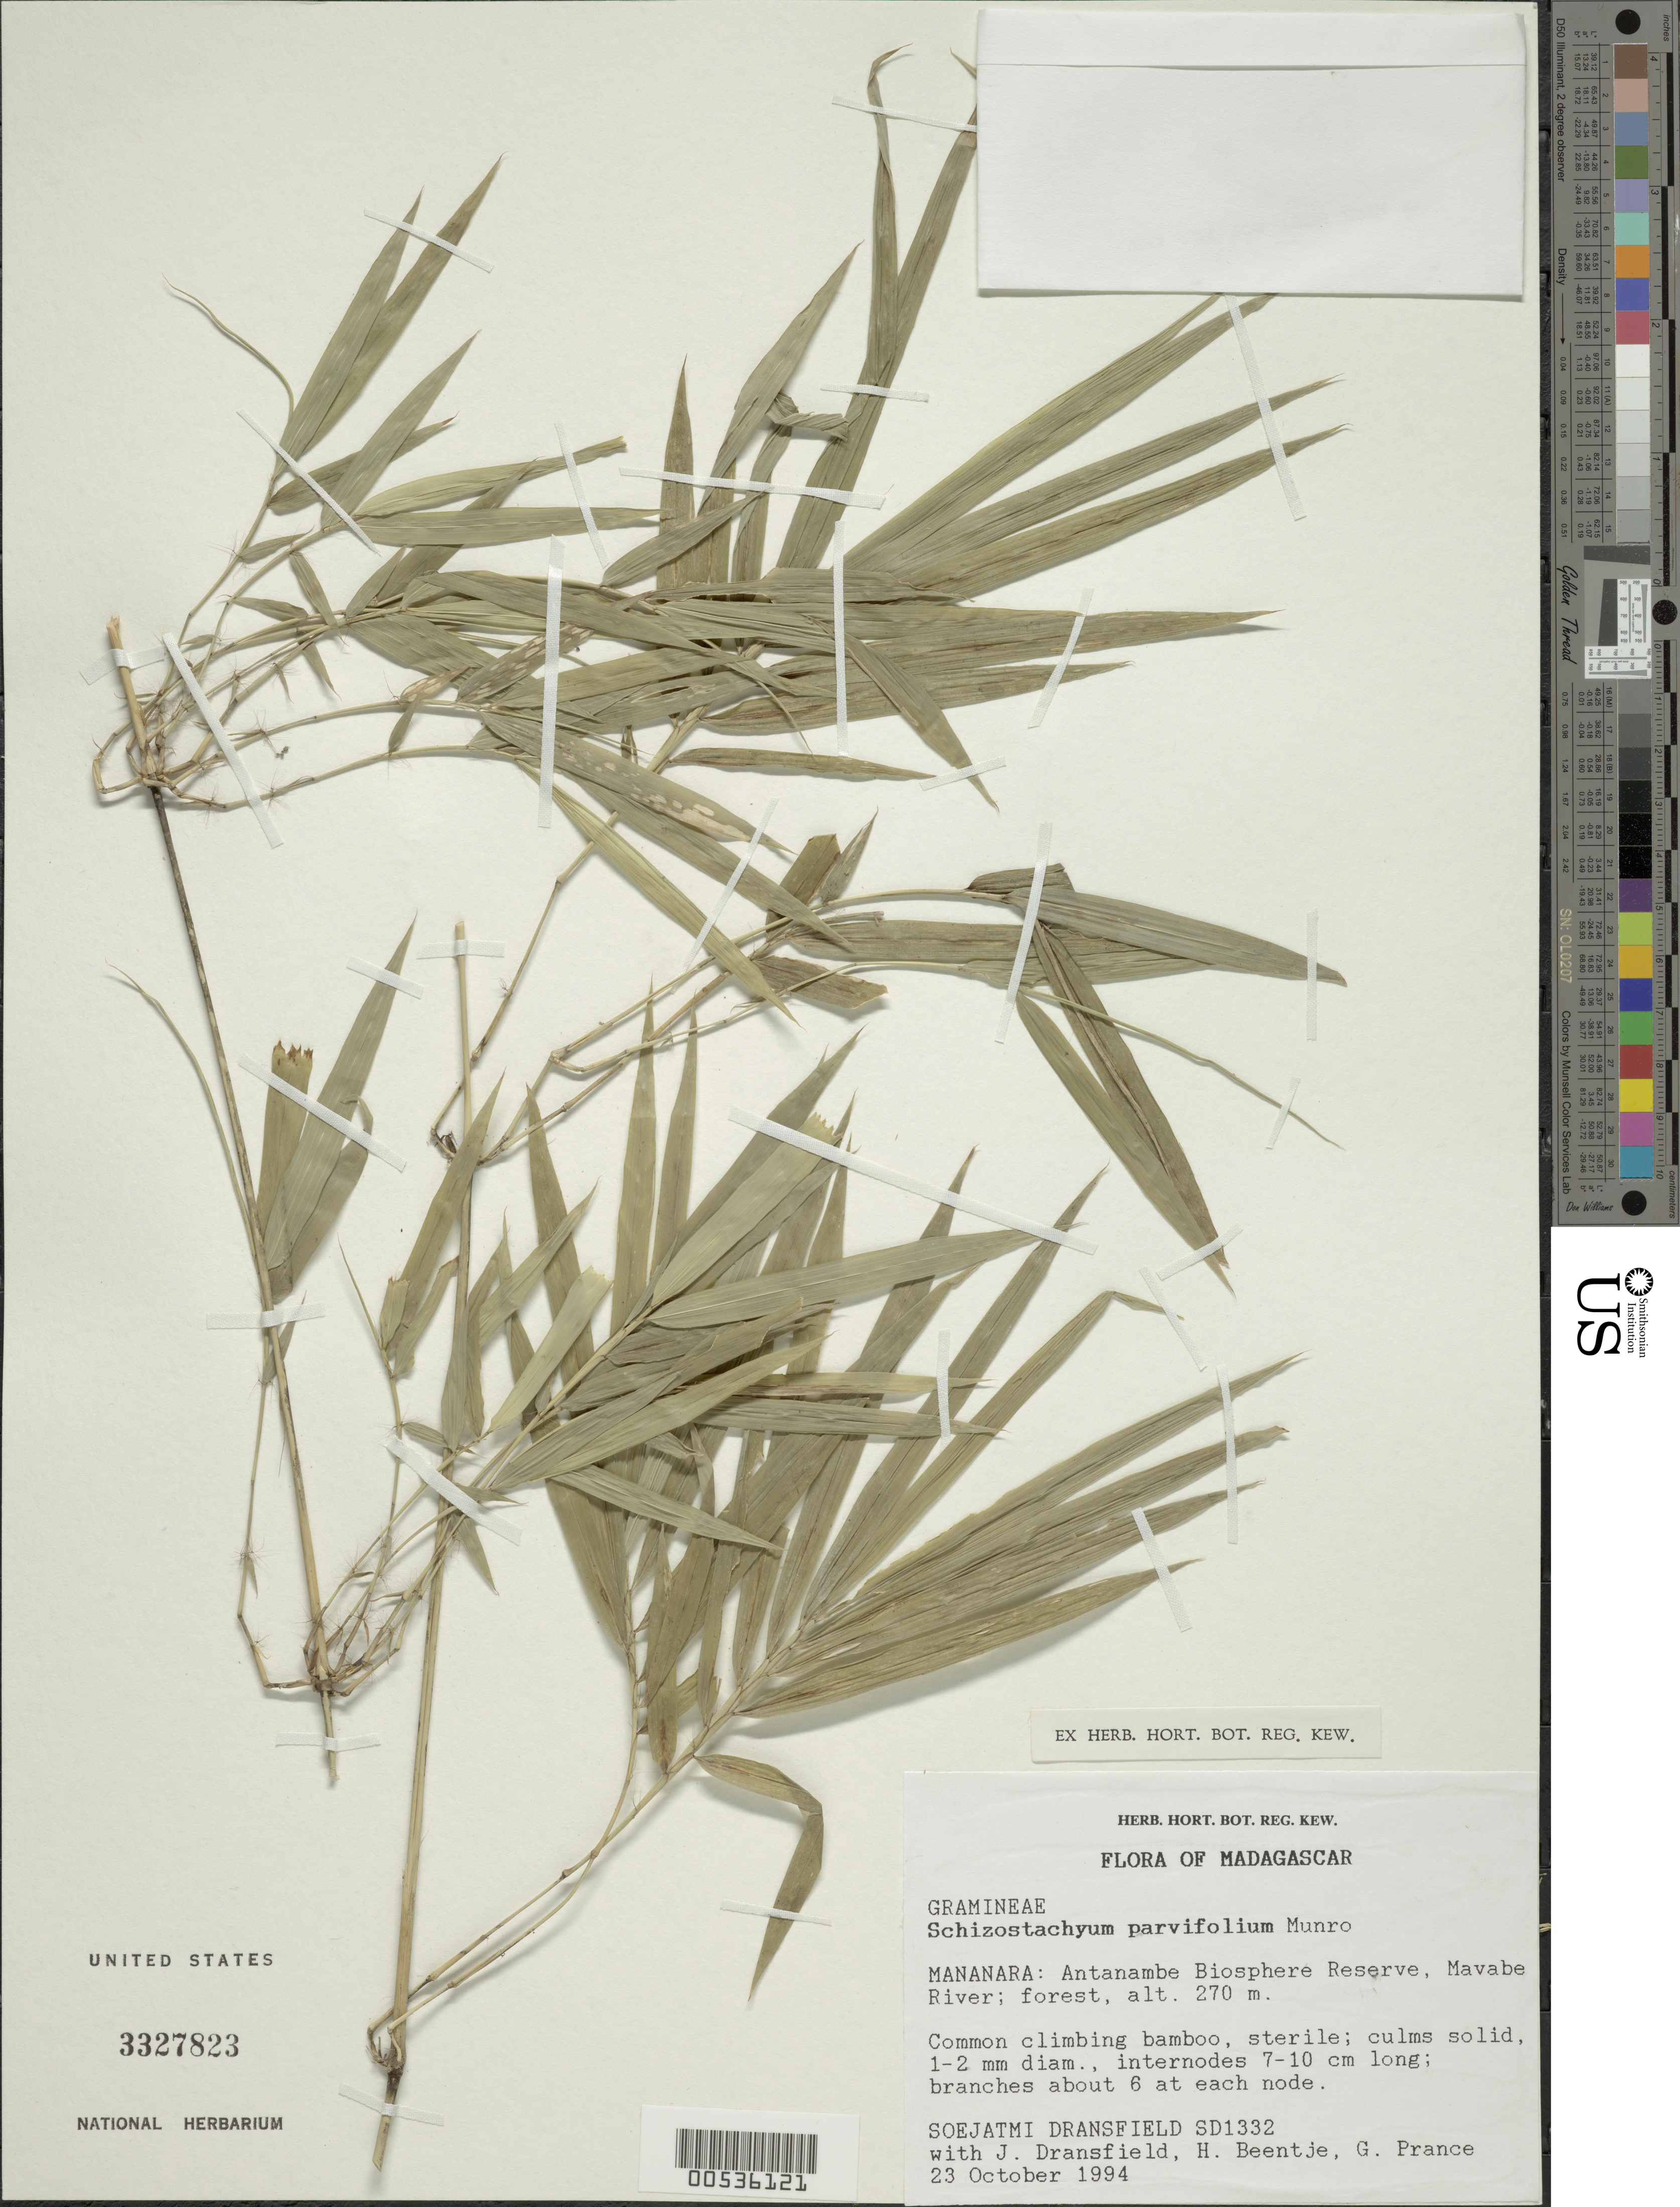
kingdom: Plantae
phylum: Tracheophyta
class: Liliopsida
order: Poales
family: Poaceae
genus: Schizostachyum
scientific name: Schizostachyum parvifolium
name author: Munro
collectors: S. Dransfield, J. Dransfield, H. J. Beentje & G. T. Prance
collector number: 1332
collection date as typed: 23 Oct 1994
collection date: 1994-10-23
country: Madagascar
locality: Mananara province (?), antanambe biosphere reserve, mavabe river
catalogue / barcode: US 3327823